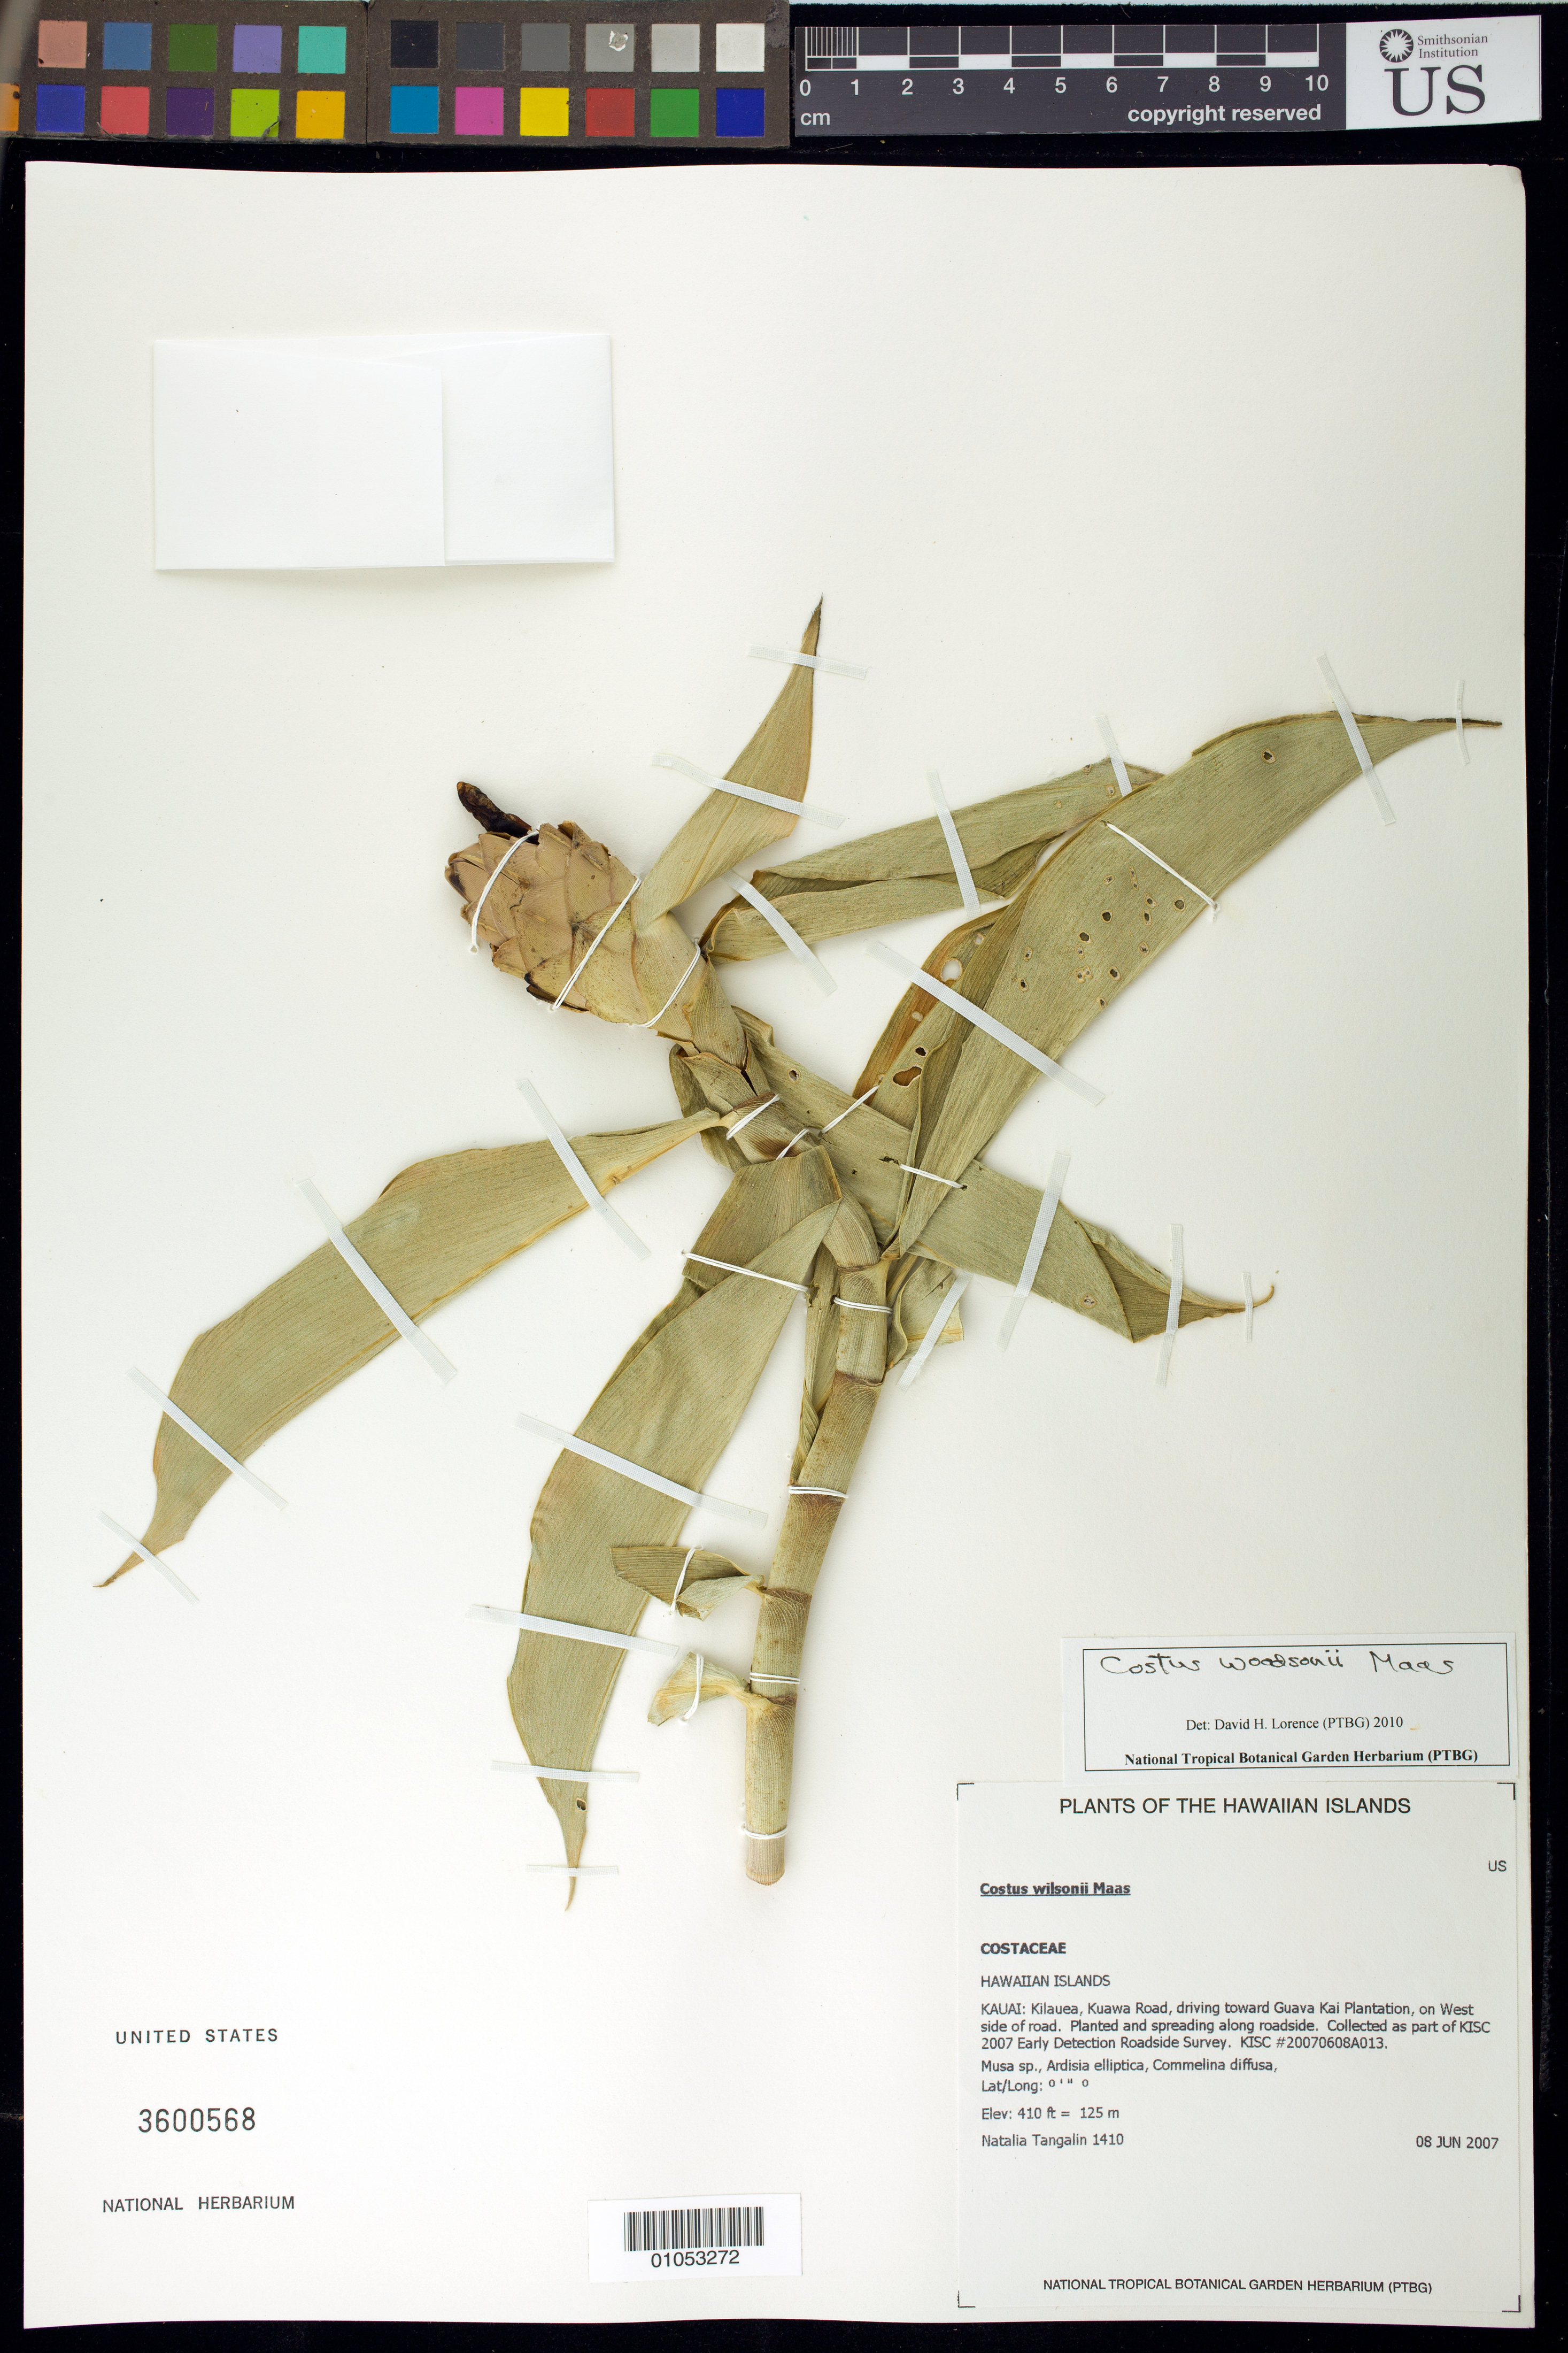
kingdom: Plantae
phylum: Tracheophyta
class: Liliopsida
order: Zingiberales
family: Costaceae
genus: Costus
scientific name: Costus wilsonii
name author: Maas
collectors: N. Tangalin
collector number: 1410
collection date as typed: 8 Jun 2007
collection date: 2007-06-08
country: United States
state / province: Hawaii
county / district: Kauai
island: Kaua'i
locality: Kilauea, Kuawa Road, driving toward Guava Kai Plantation, on West side of road. Planted and spreading along roadside.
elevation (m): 125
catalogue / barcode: US 3600568